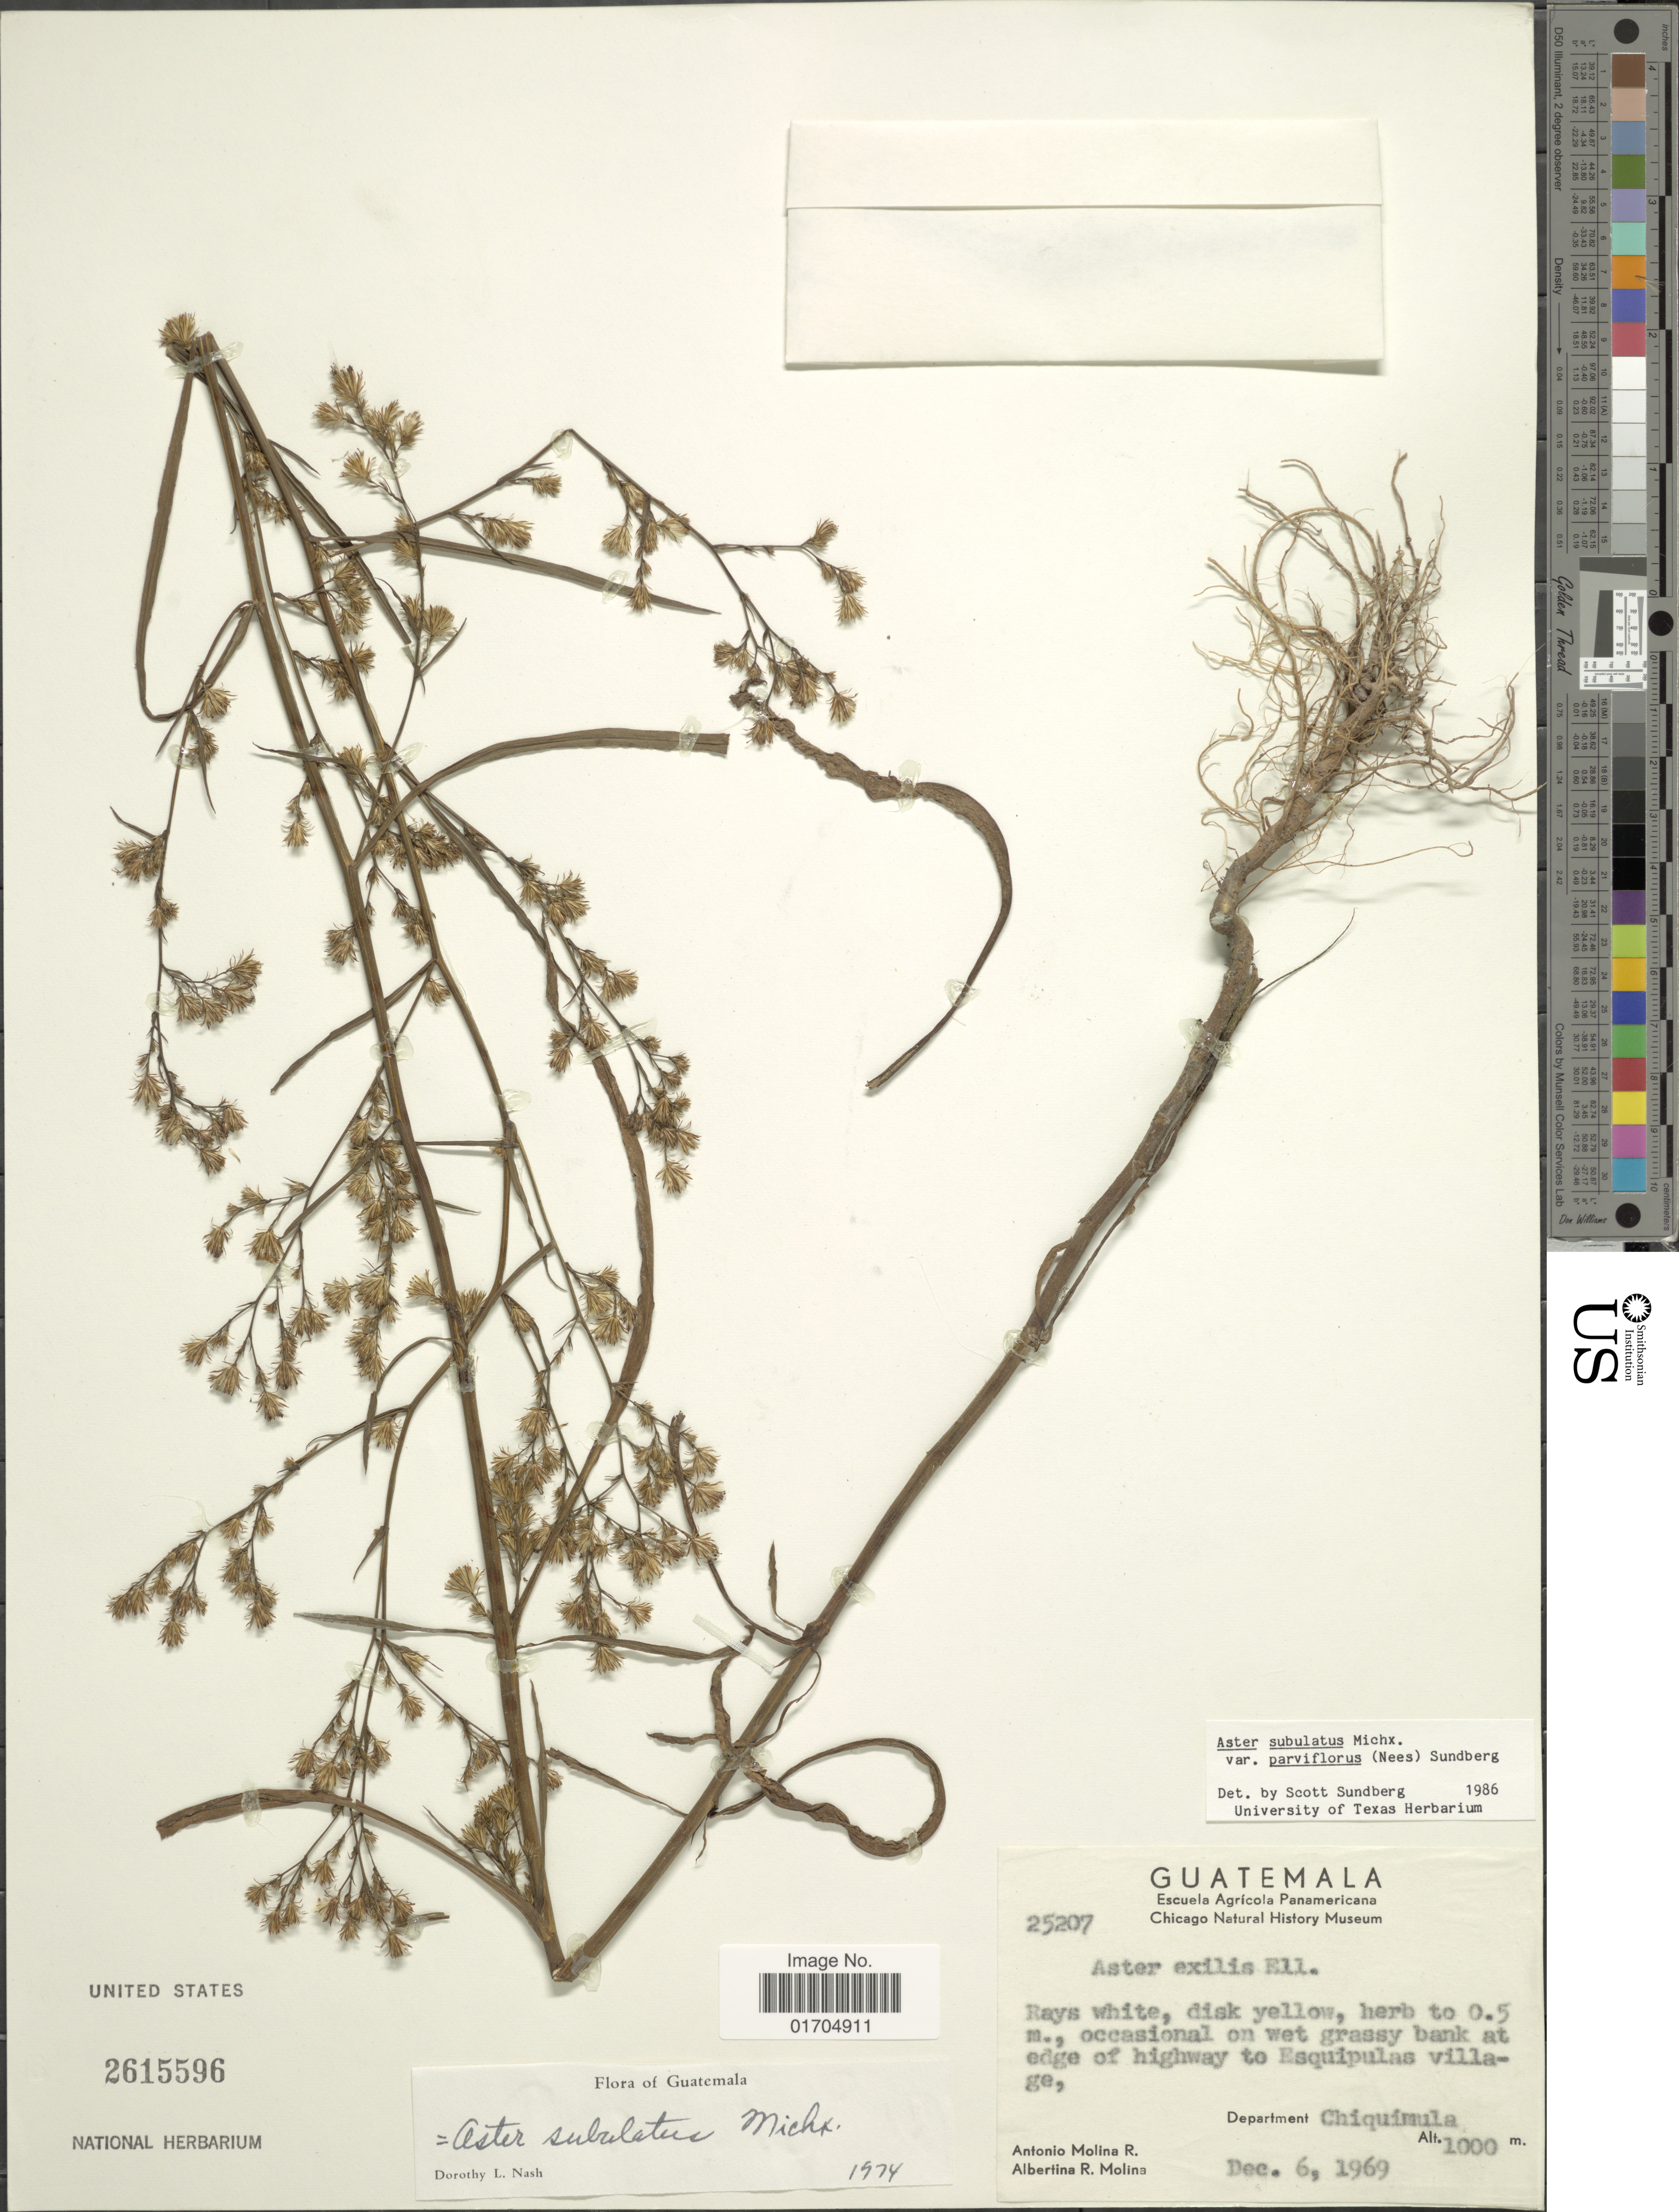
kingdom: Plantae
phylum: Tracheophyta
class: Magnoliopsida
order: Asterales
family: Asteraceae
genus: Symphyotrichum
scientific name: Symphyotrichum subulatum var. parviflorum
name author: (Nees) S.D. Sundb.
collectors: A. Molina R. & A. R. Molina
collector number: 25207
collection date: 1969-12-06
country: Guatemala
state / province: Chiquimula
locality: Occasional on wet grassy bank at edge of highway to Esquipulas village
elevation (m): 1000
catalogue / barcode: US 2615596